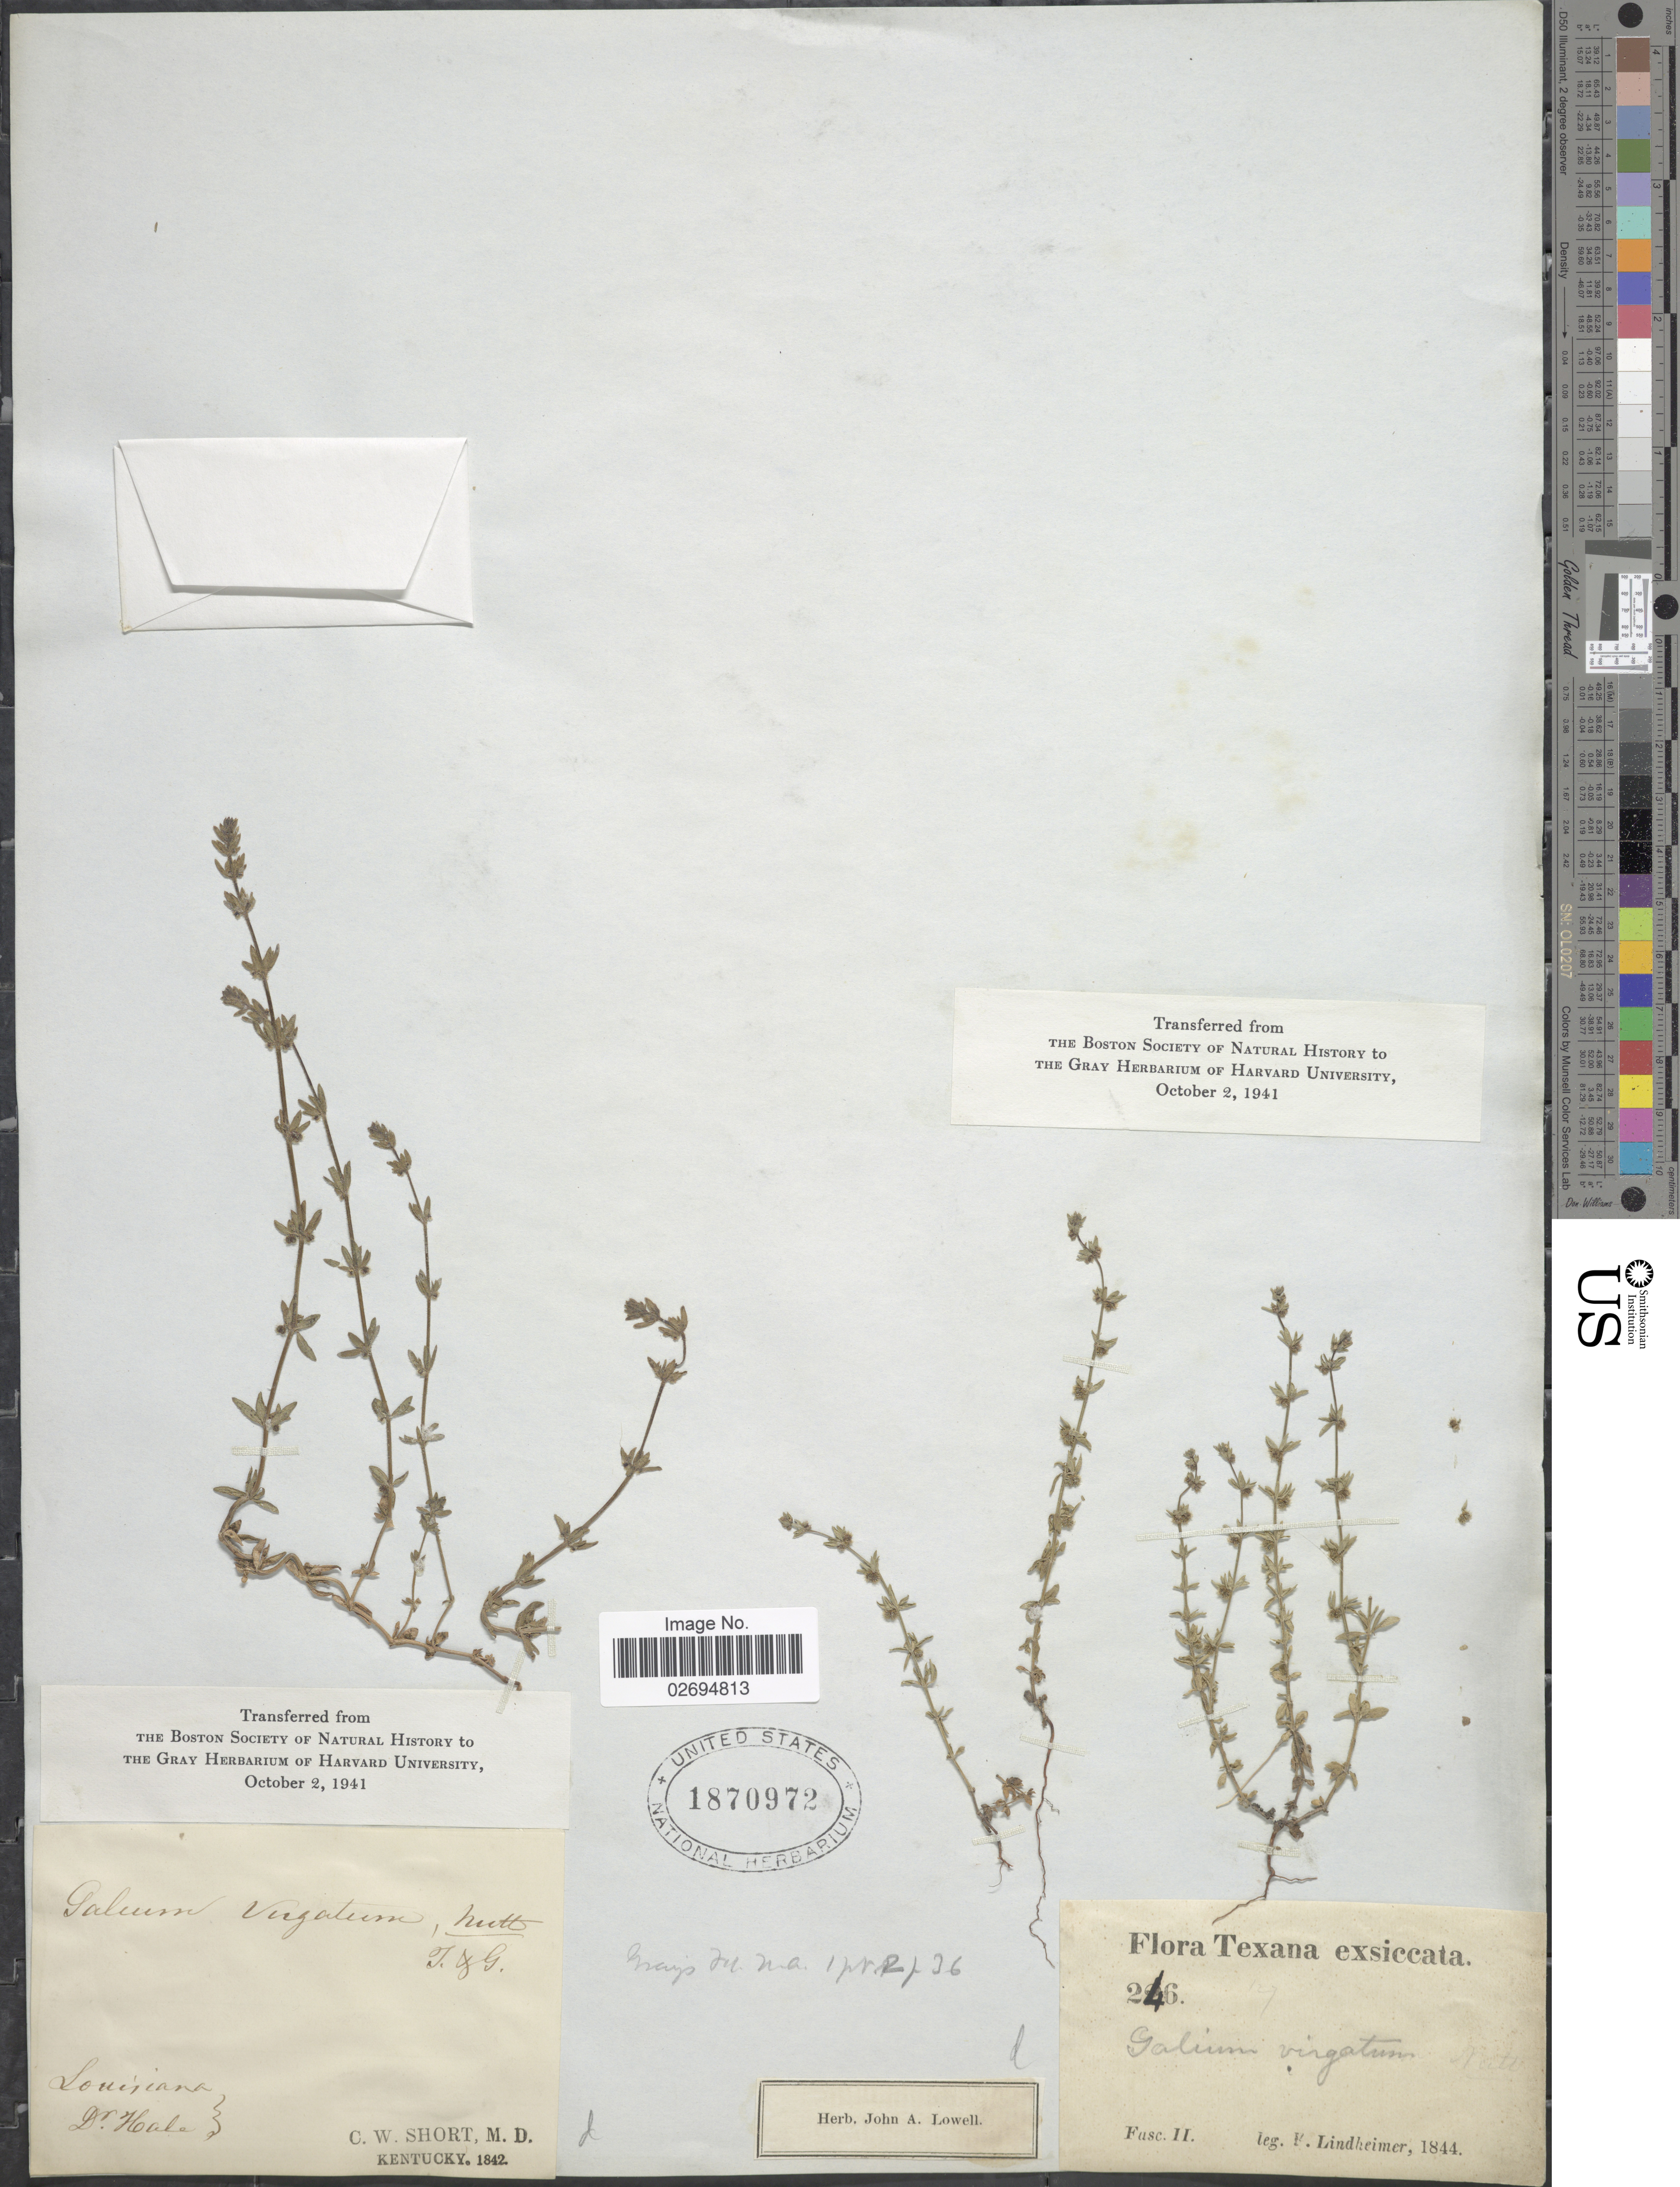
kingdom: Plantae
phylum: Tracheophyta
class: Magnoliopsida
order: Gentianales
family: Rubiaceae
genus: Galium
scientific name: Galium virgatum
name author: Nutt.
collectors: F. J. Lindheimer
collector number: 246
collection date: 1844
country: United States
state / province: Texas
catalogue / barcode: US 1870972